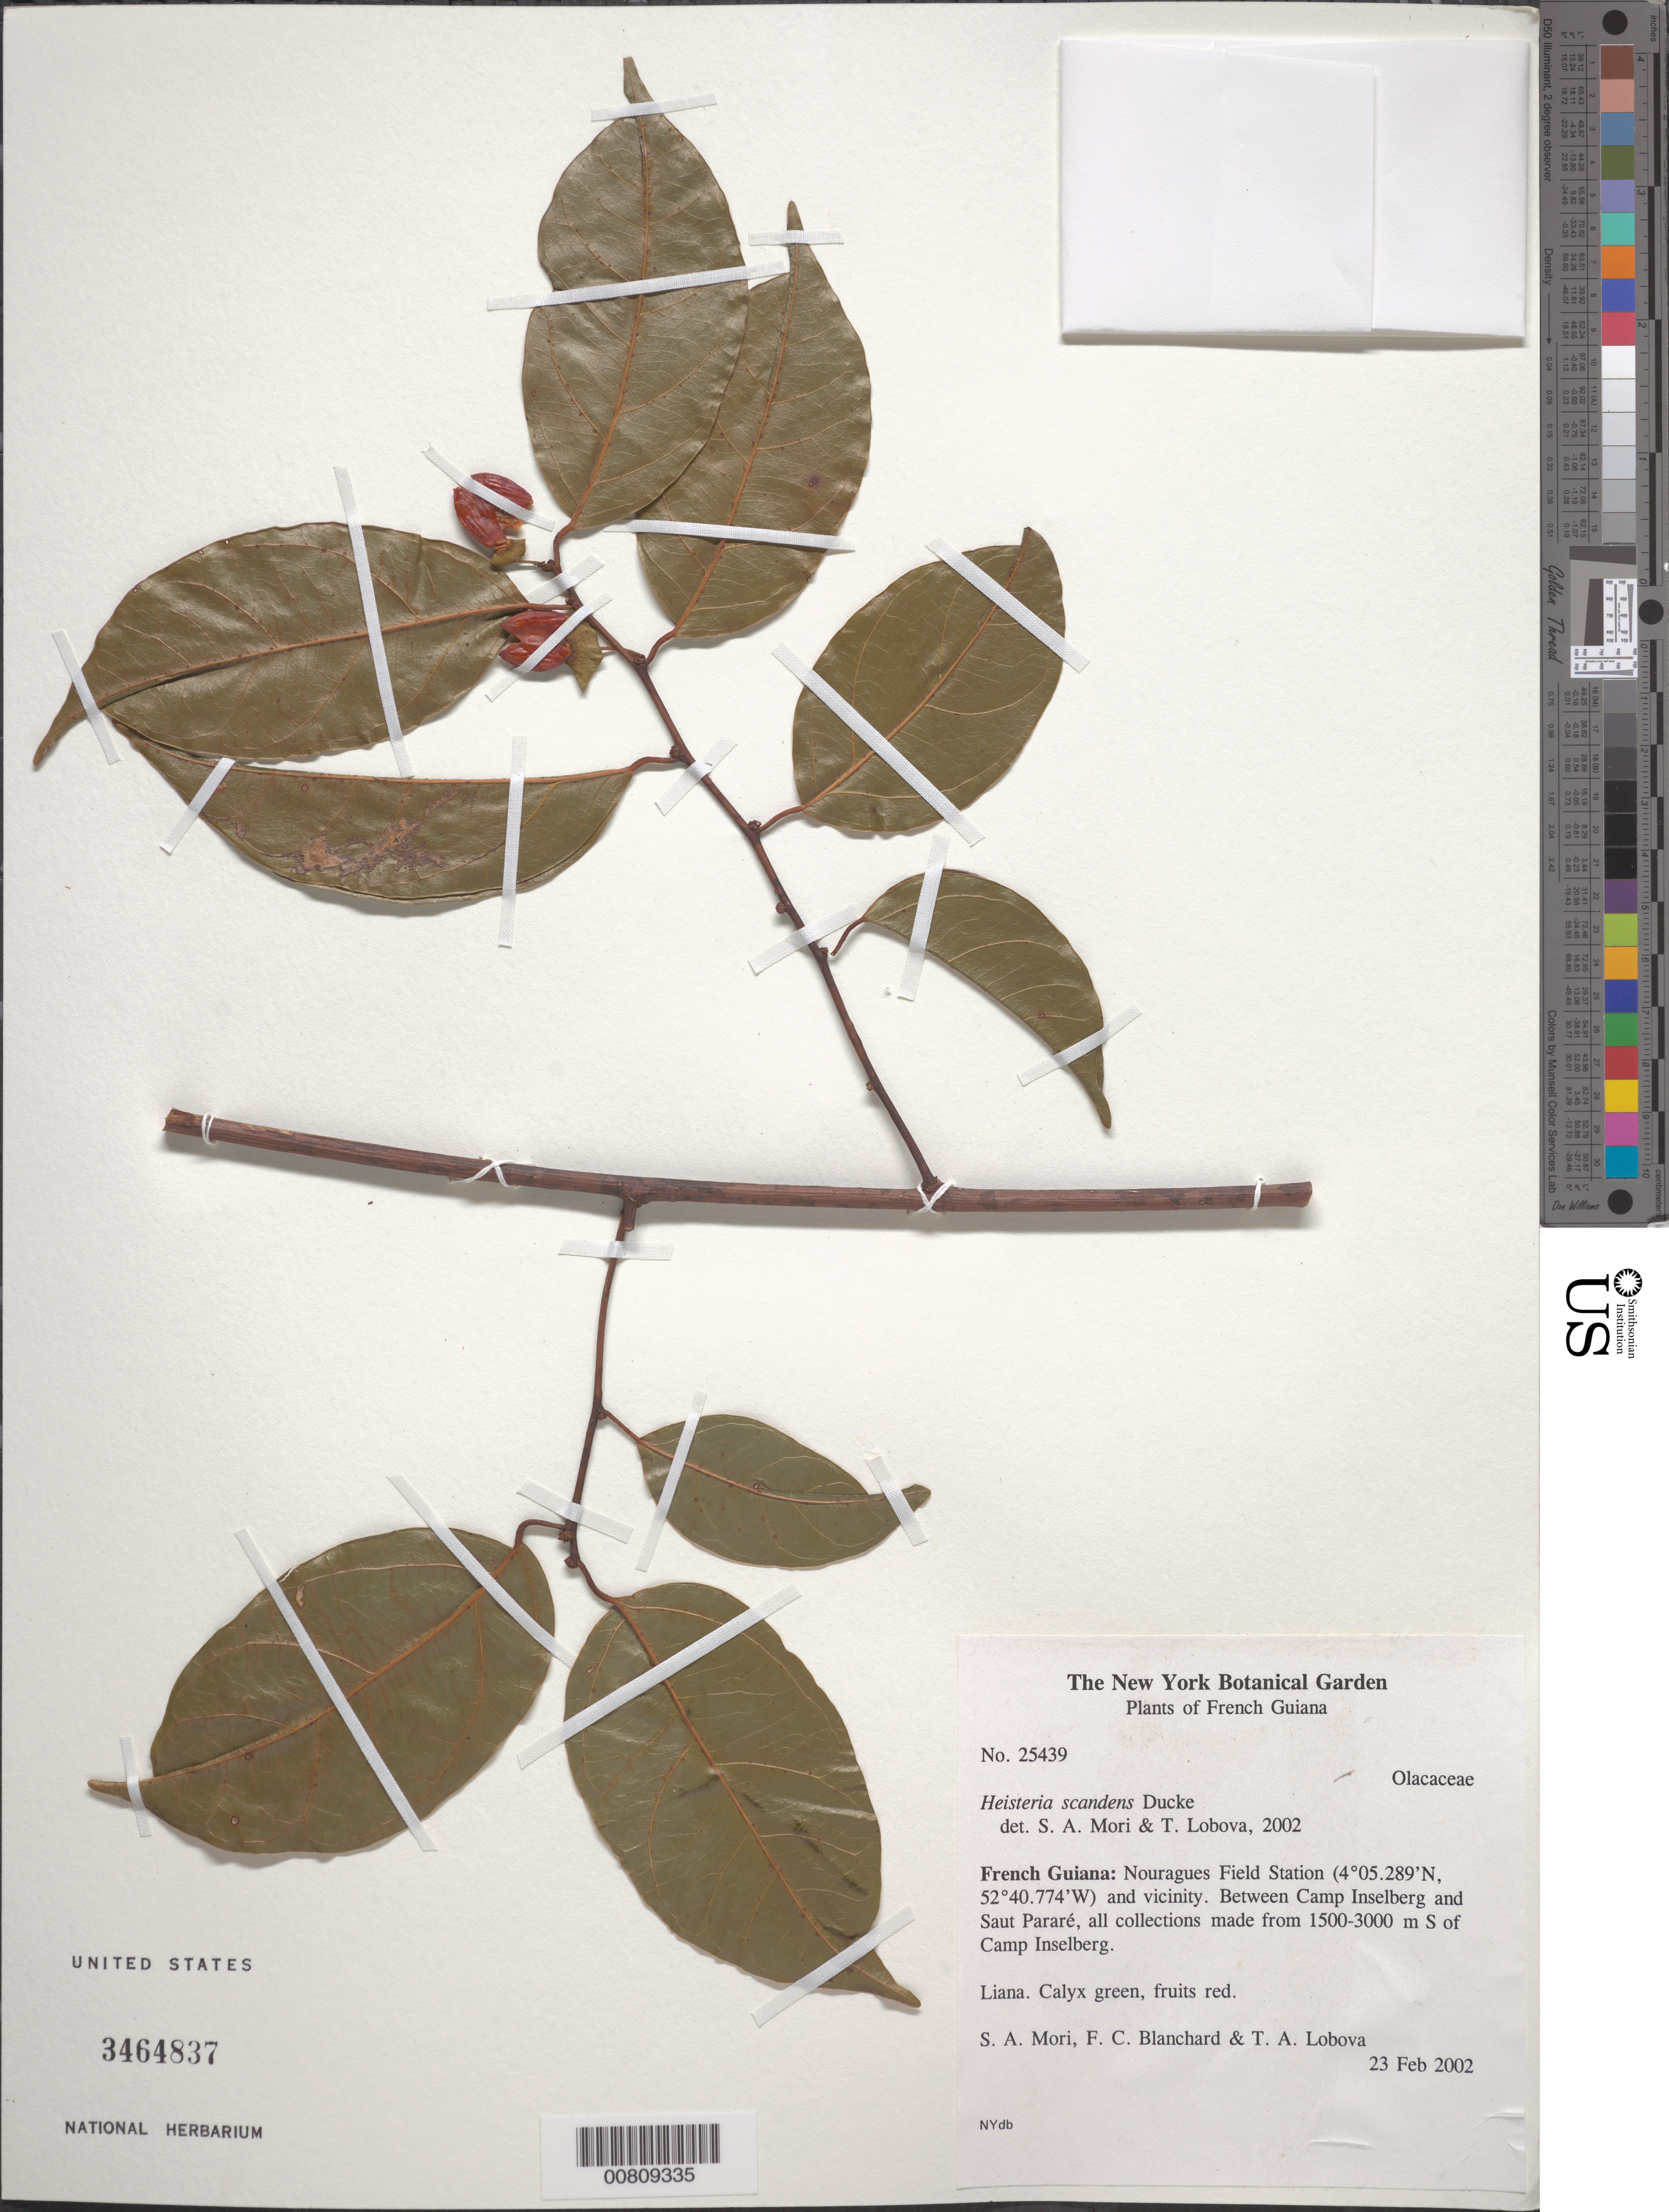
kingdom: Plantae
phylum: Tracheophyta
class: Magnoliopsida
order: Santalales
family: Erythropalaceae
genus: Heisteria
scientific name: Heisteria scandens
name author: Ducke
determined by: Mori, Scott A.; Lobova, T. A.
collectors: S. Mori, F. Blanchard & T. Lobova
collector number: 25439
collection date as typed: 23-Feb-02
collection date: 2002-02-23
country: French Guiana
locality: Nouragues Field Station, between Camp Inselberg and Saut Pararé, 1500-3000 m S of Camp Inselberg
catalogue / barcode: US 3464837